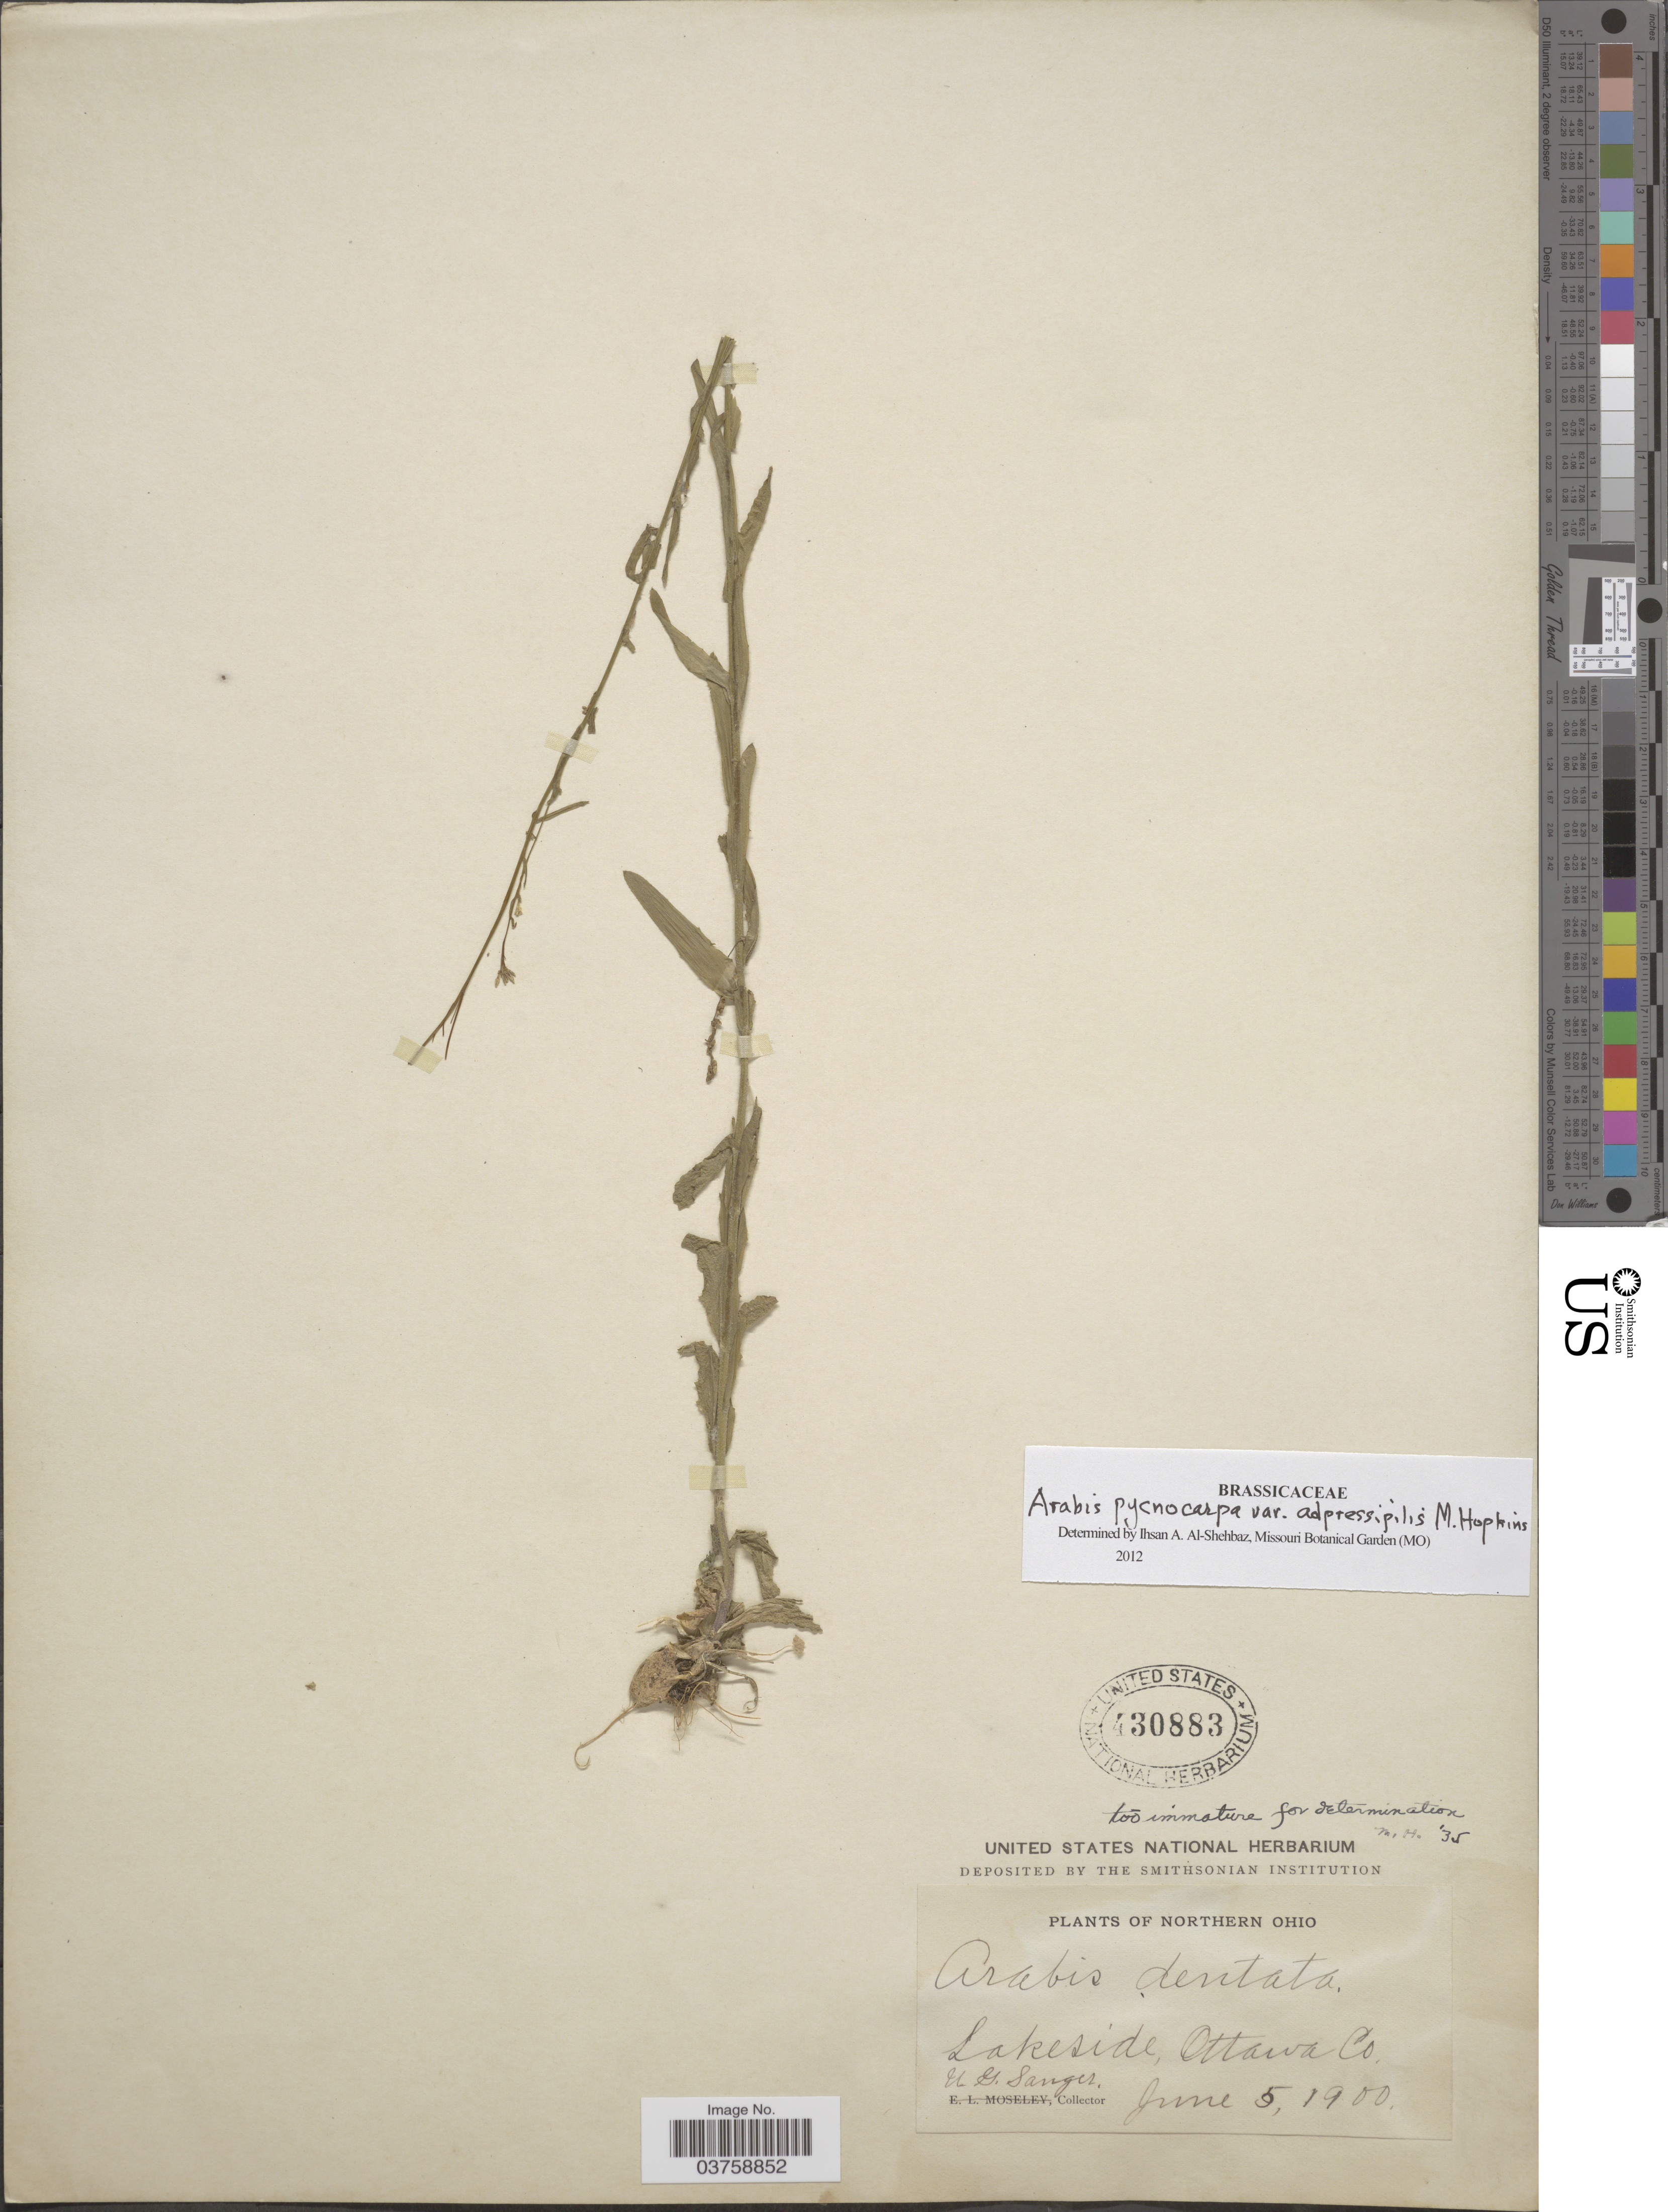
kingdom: Plantae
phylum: Tracheophyta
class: Magnoliopsida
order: Brassicales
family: Brassicaceae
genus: Arabis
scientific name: Arabis pycnocarpa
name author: M. Hopkins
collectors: N. Sanger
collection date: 1900-06-05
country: United States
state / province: Ohio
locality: Northern Ohio. Lakeside, Ottawa Co.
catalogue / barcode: US 430883